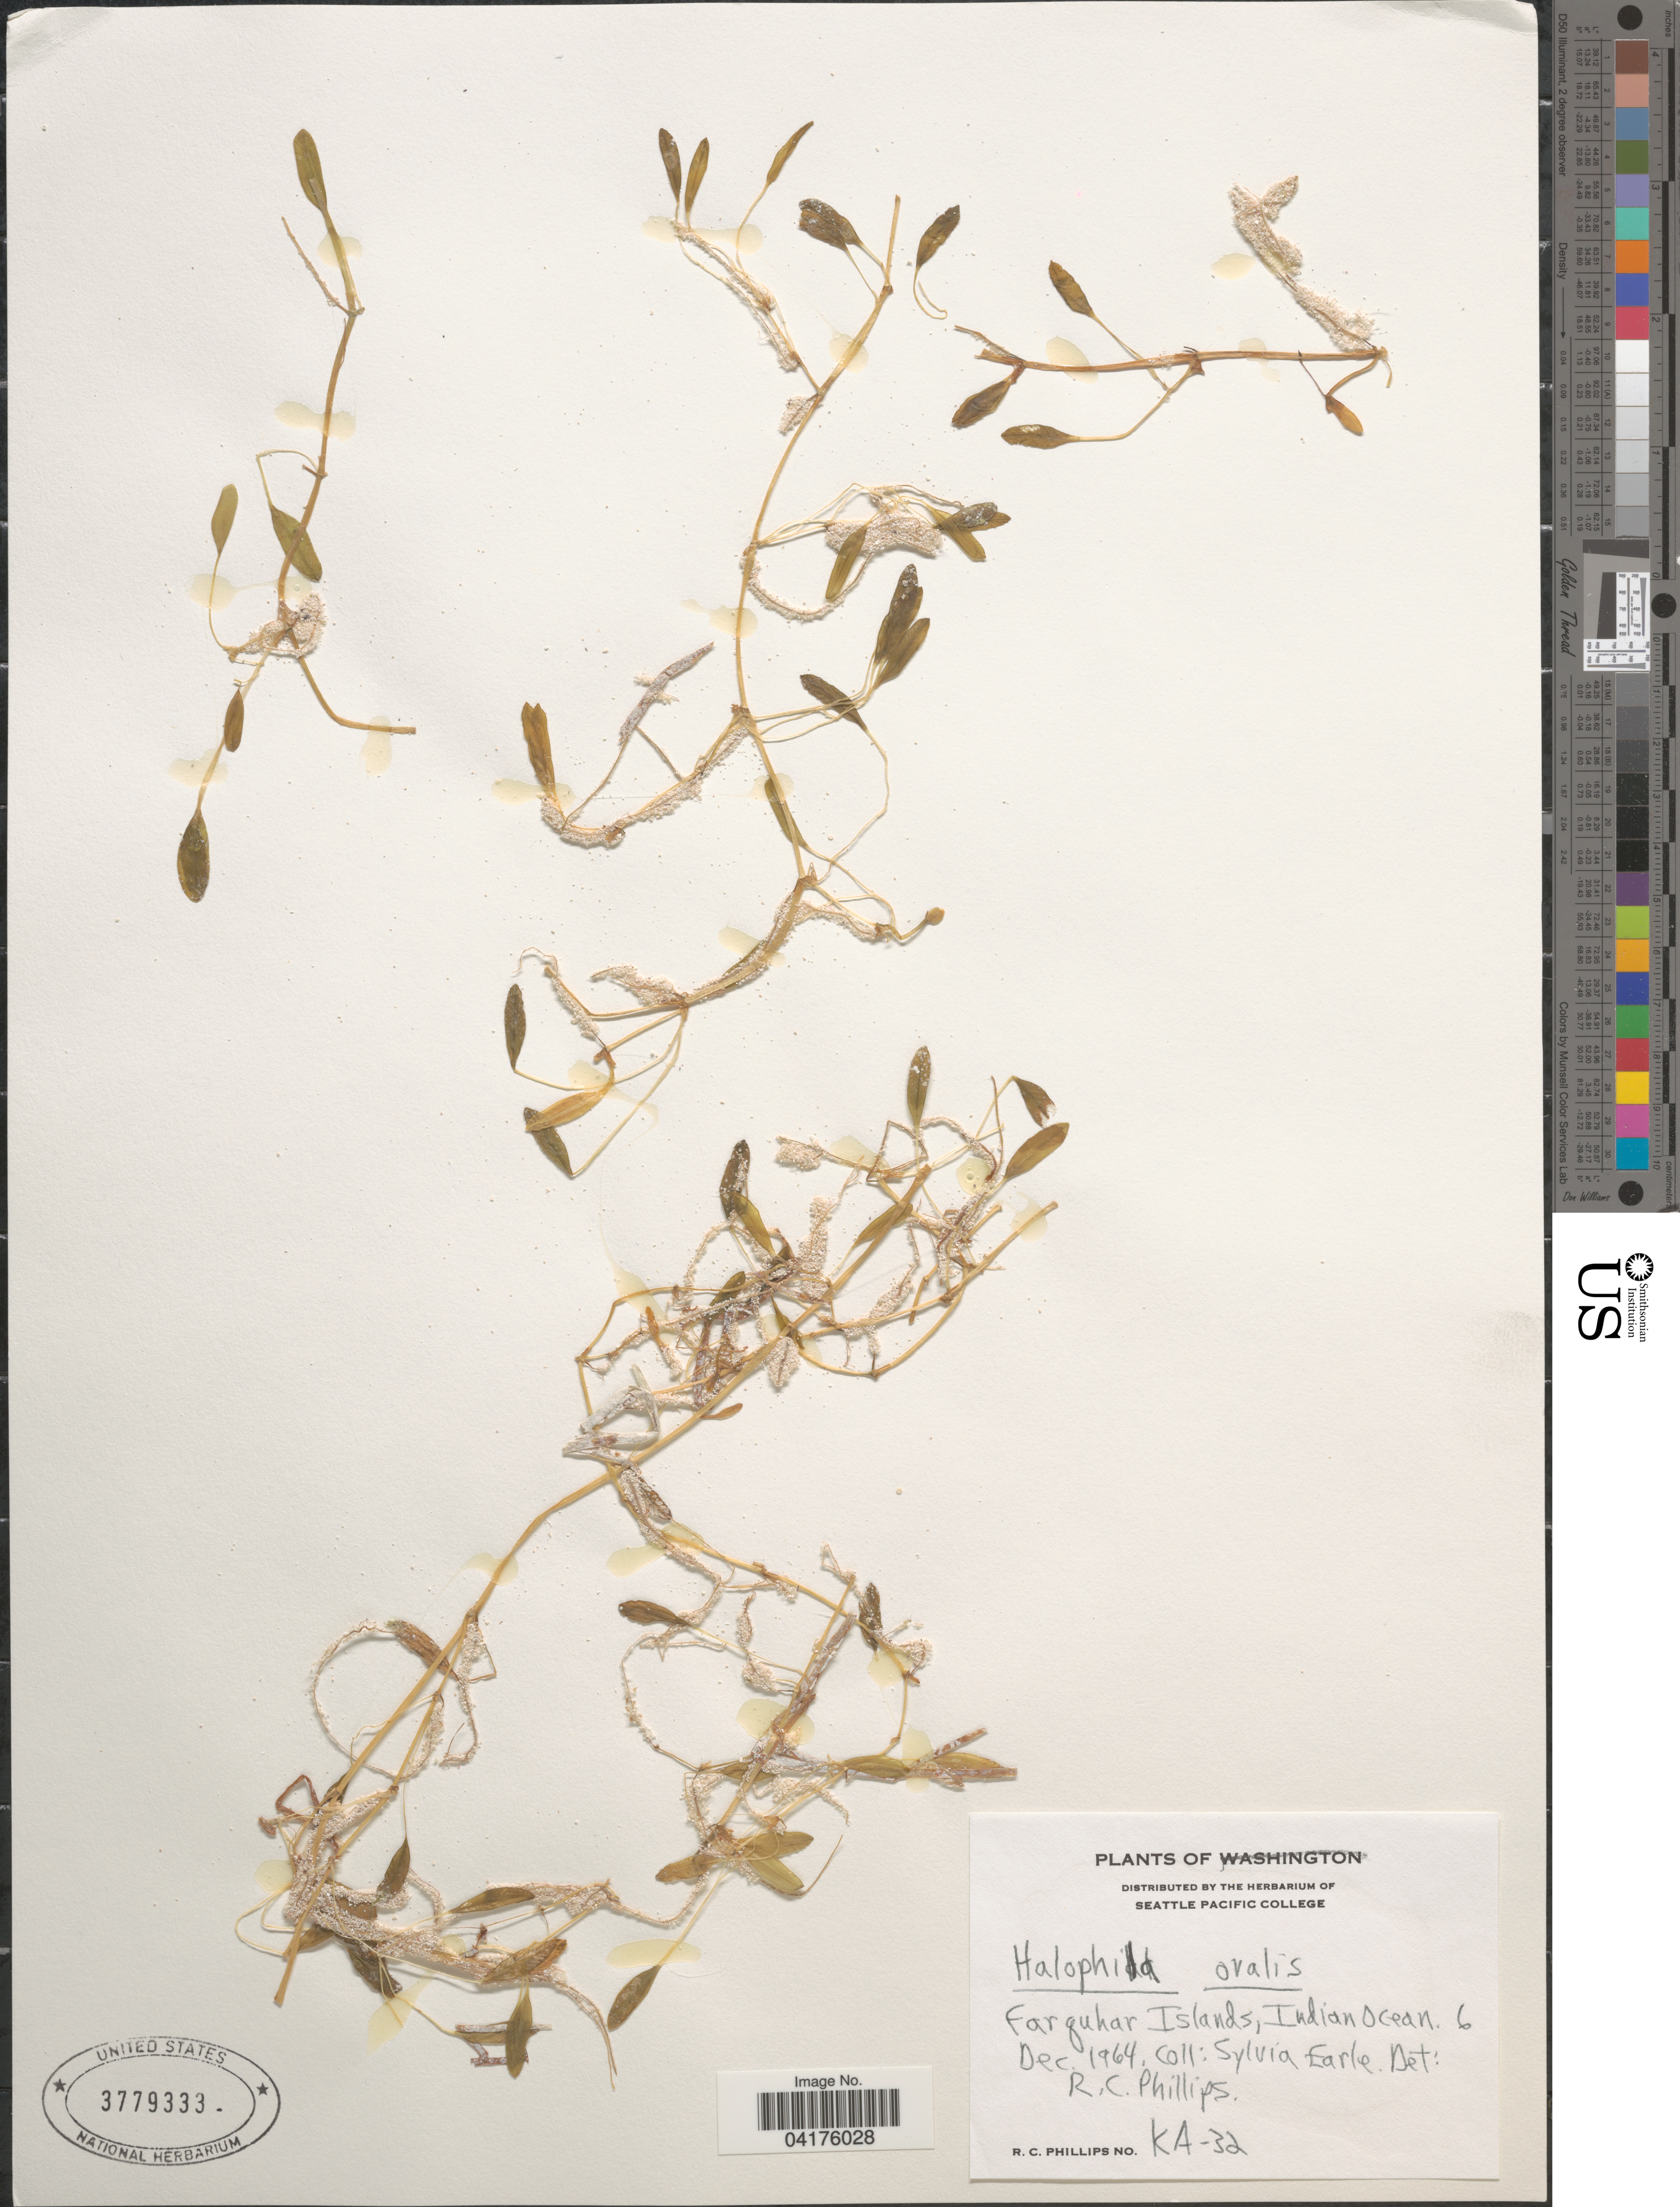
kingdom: Plantae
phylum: Tracheophyta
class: Liliopsida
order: Alismatales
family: Hydrocharitaceae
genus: Halophila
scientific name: Halophila ovalis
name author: (R. Br.) Hook. f.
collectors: S. A. Earle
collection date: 1964-12-06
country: Seychelles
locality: Farquhar Islands, Indian Ocean.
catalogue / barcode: US 3779333